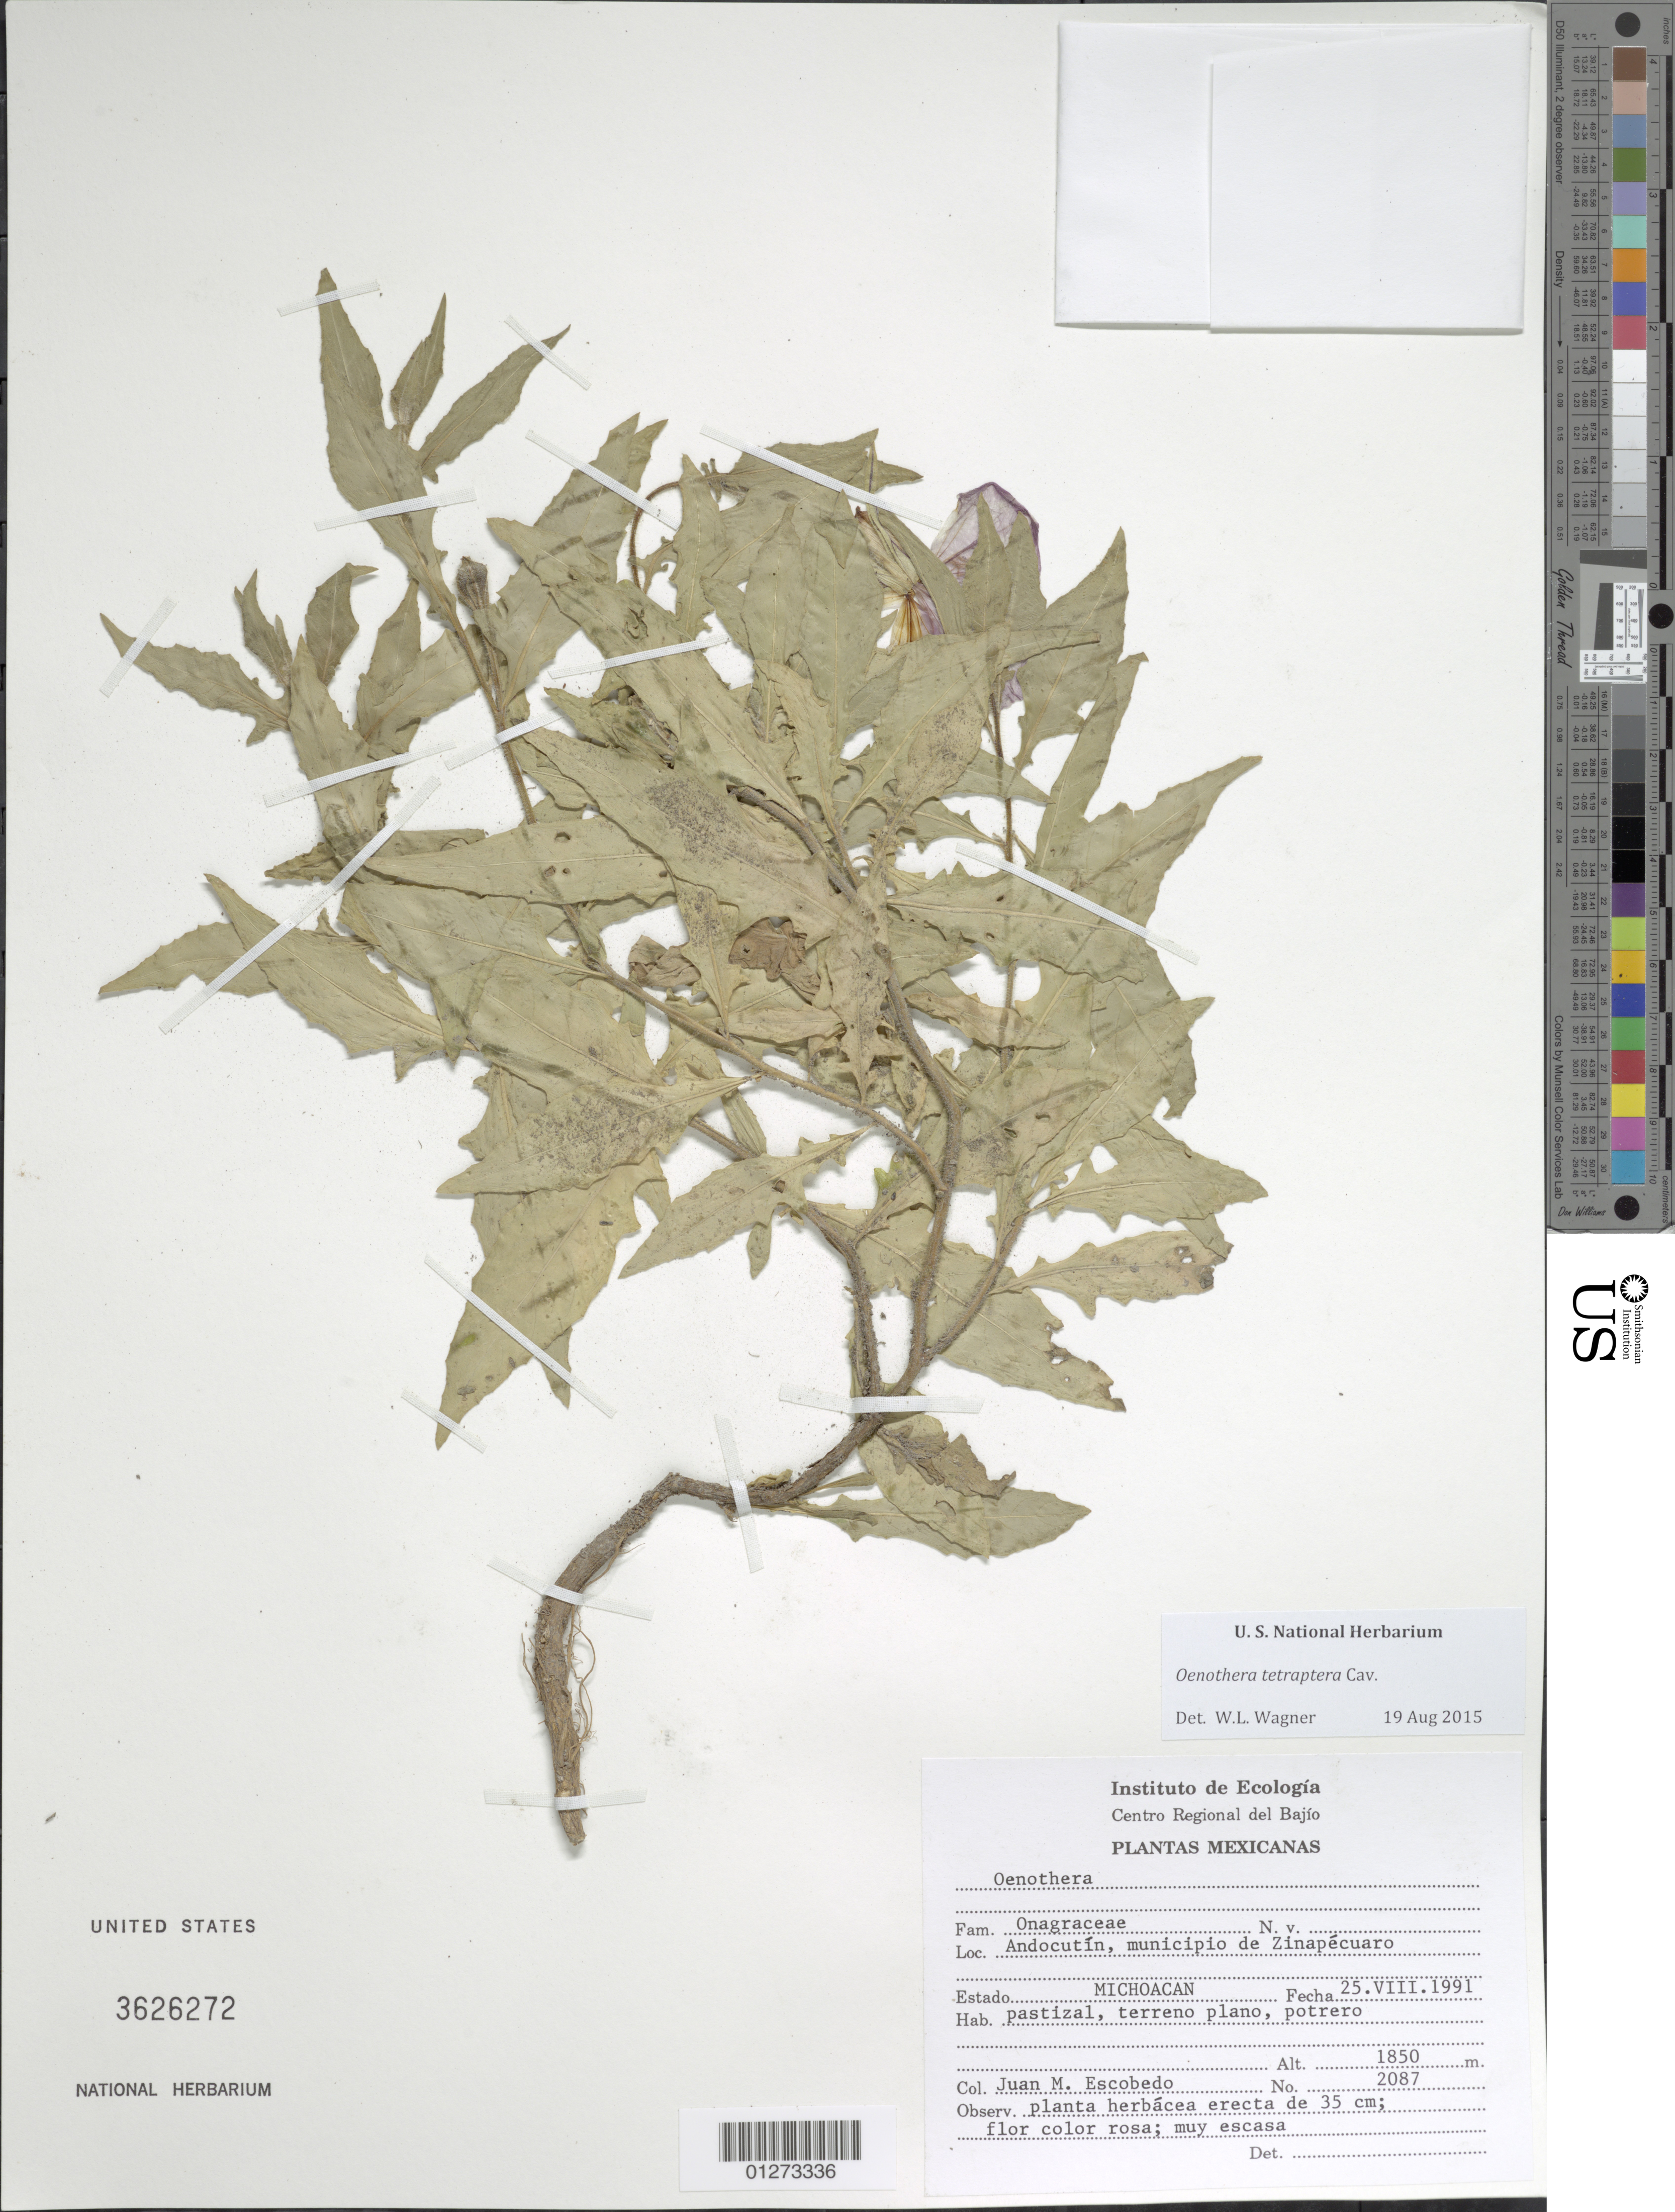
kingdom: Plantae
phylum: Tracheophyta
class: Magnoliopsida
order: Myrtales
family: Onagraceae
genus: Oenothera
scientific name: Oenothera tetraptera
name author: Cav.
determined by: Wagner, W. L., (BOT), Smithsonian Institution - National Museum of Natural History (UNITED STATES)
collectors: J. Escobedo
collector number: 2087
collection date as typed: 25.VIII.1991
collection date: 1991-08-25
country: Mexico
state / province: Michoacán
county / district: Zinapécuaro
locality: Andocutin.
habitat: Pastizal, terreno plano, potrero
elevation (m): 1850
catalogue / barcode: US 3626272